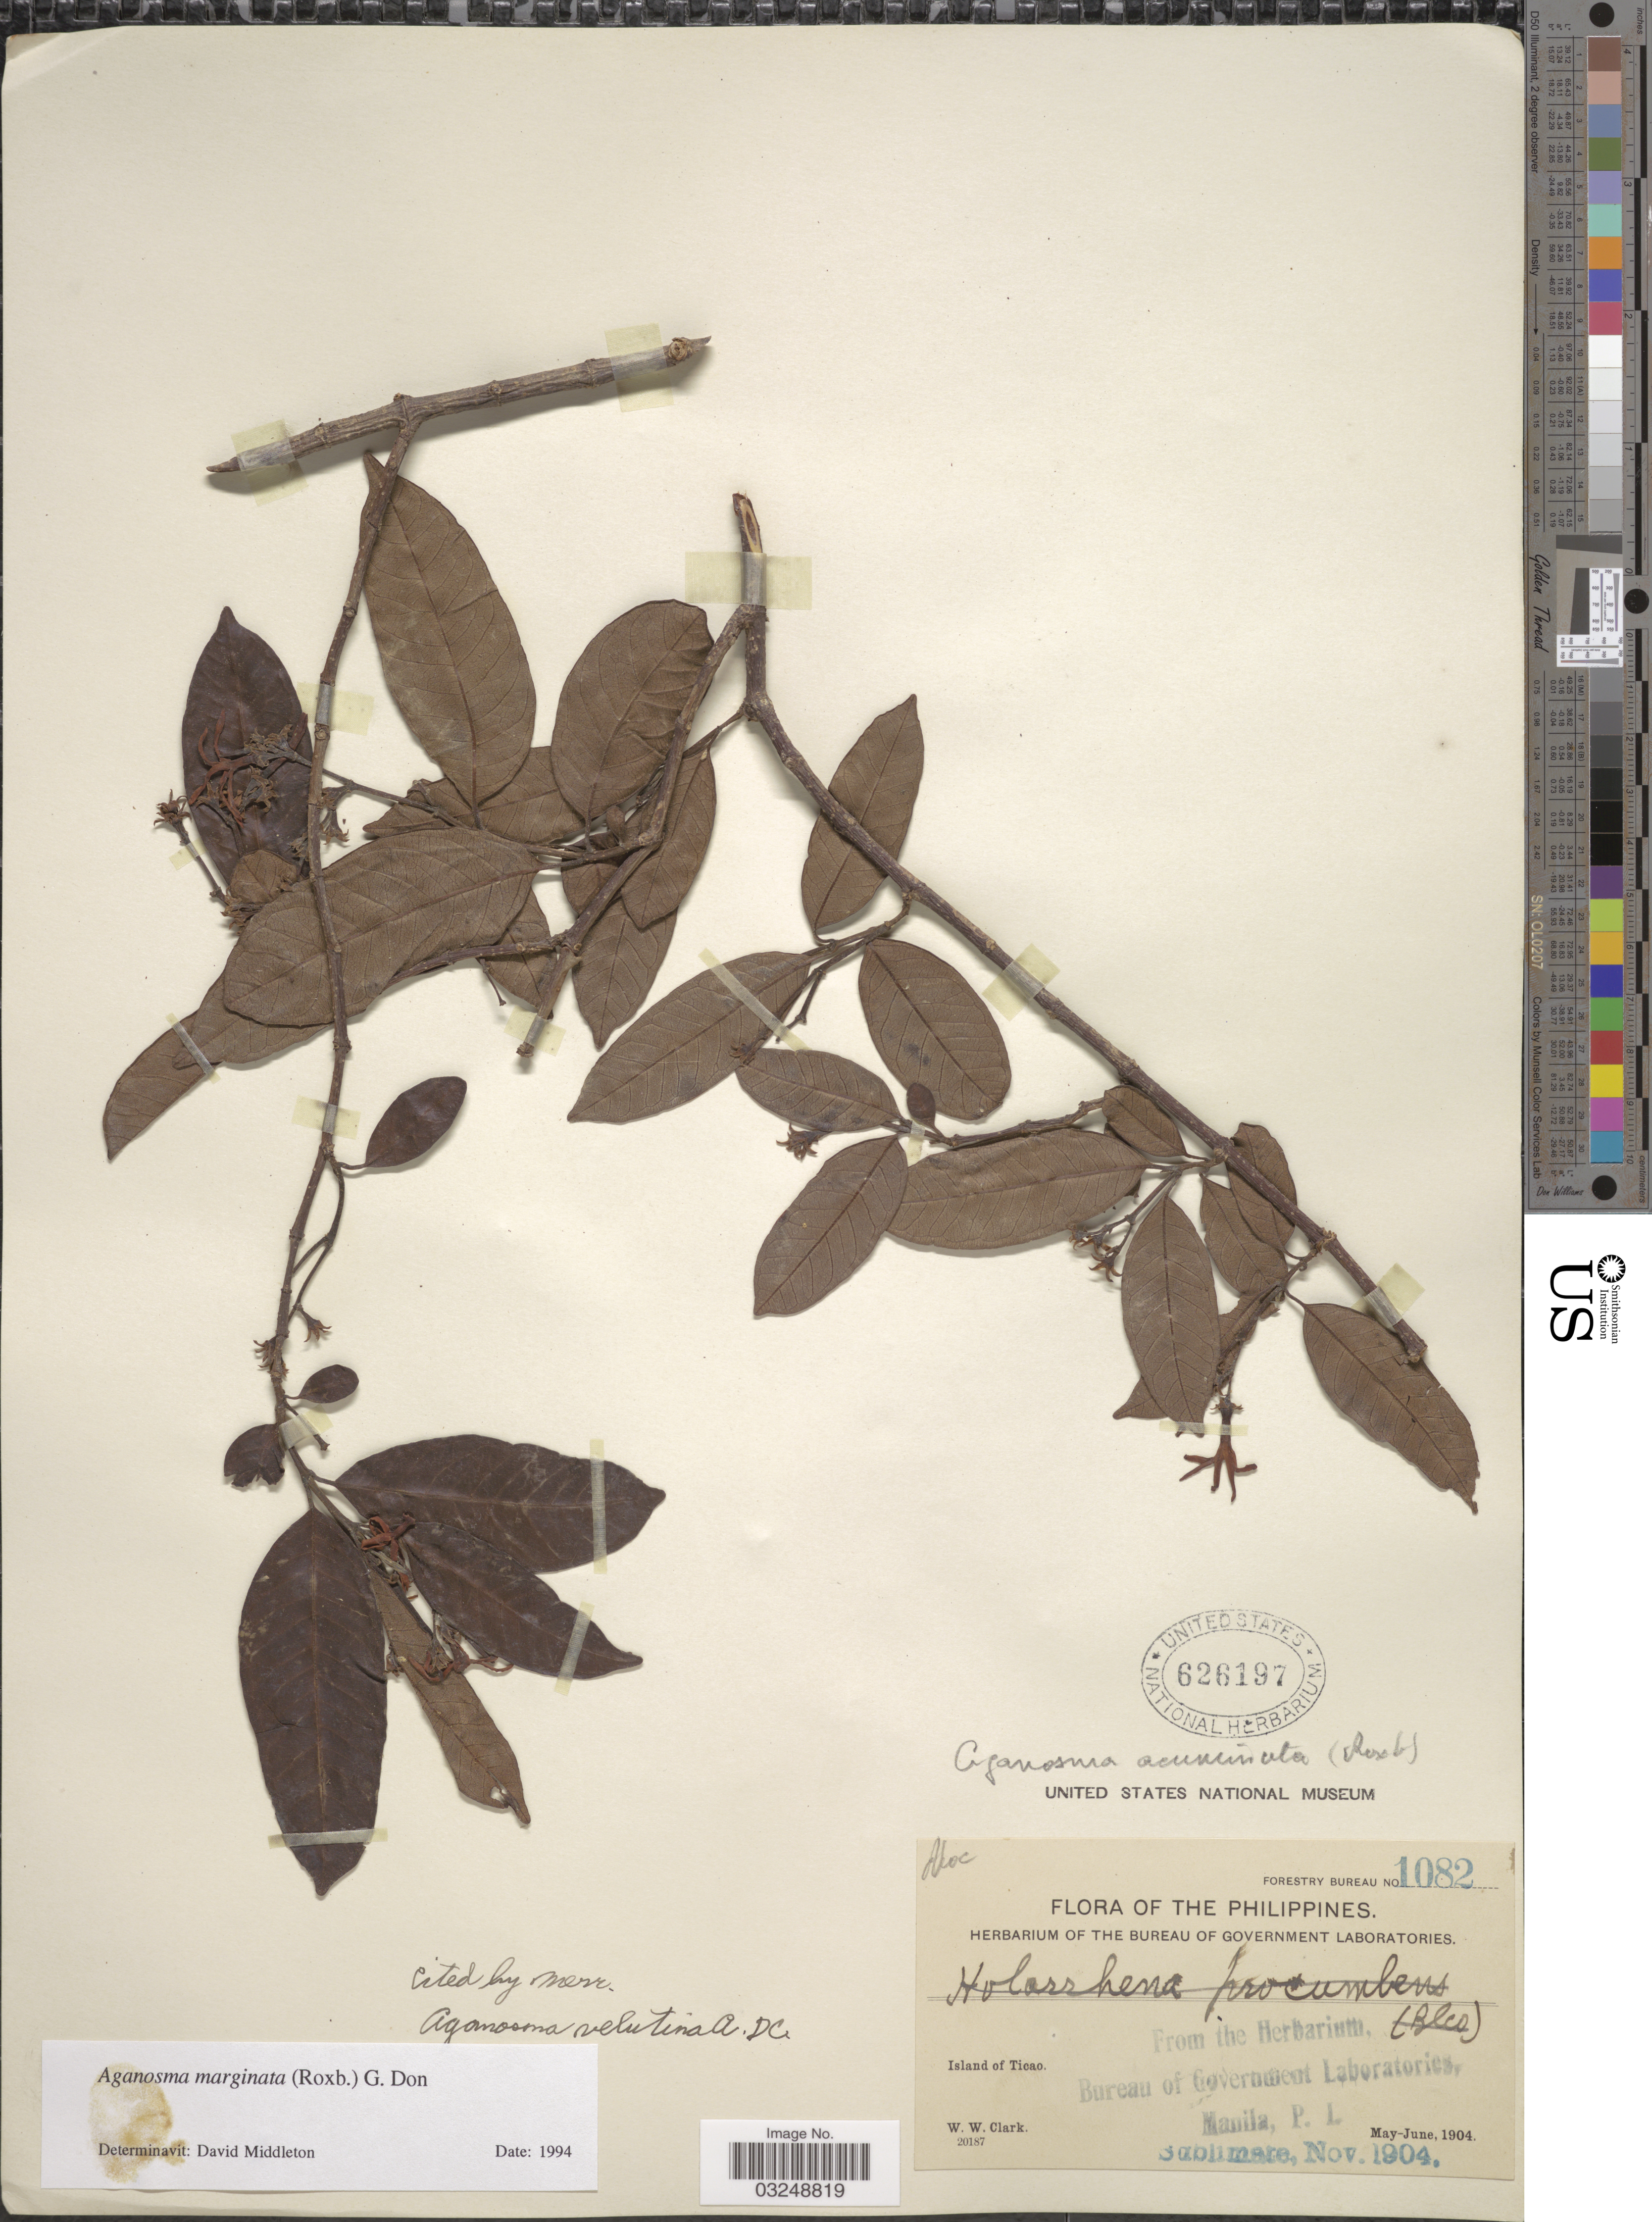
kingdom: Plantae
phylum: Tracheophyta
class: Magnoliopsida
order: Gentianales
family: Apocynaceae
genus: Aganosma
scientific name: Aganosma marginata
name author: (Roxb.) G. Don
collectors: W. W. Clark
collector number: Forestry Bureau 1082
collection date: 1904-05/1904-06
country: Philippines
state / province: Bicol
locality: Island of Ticao.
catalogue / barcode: US 626197